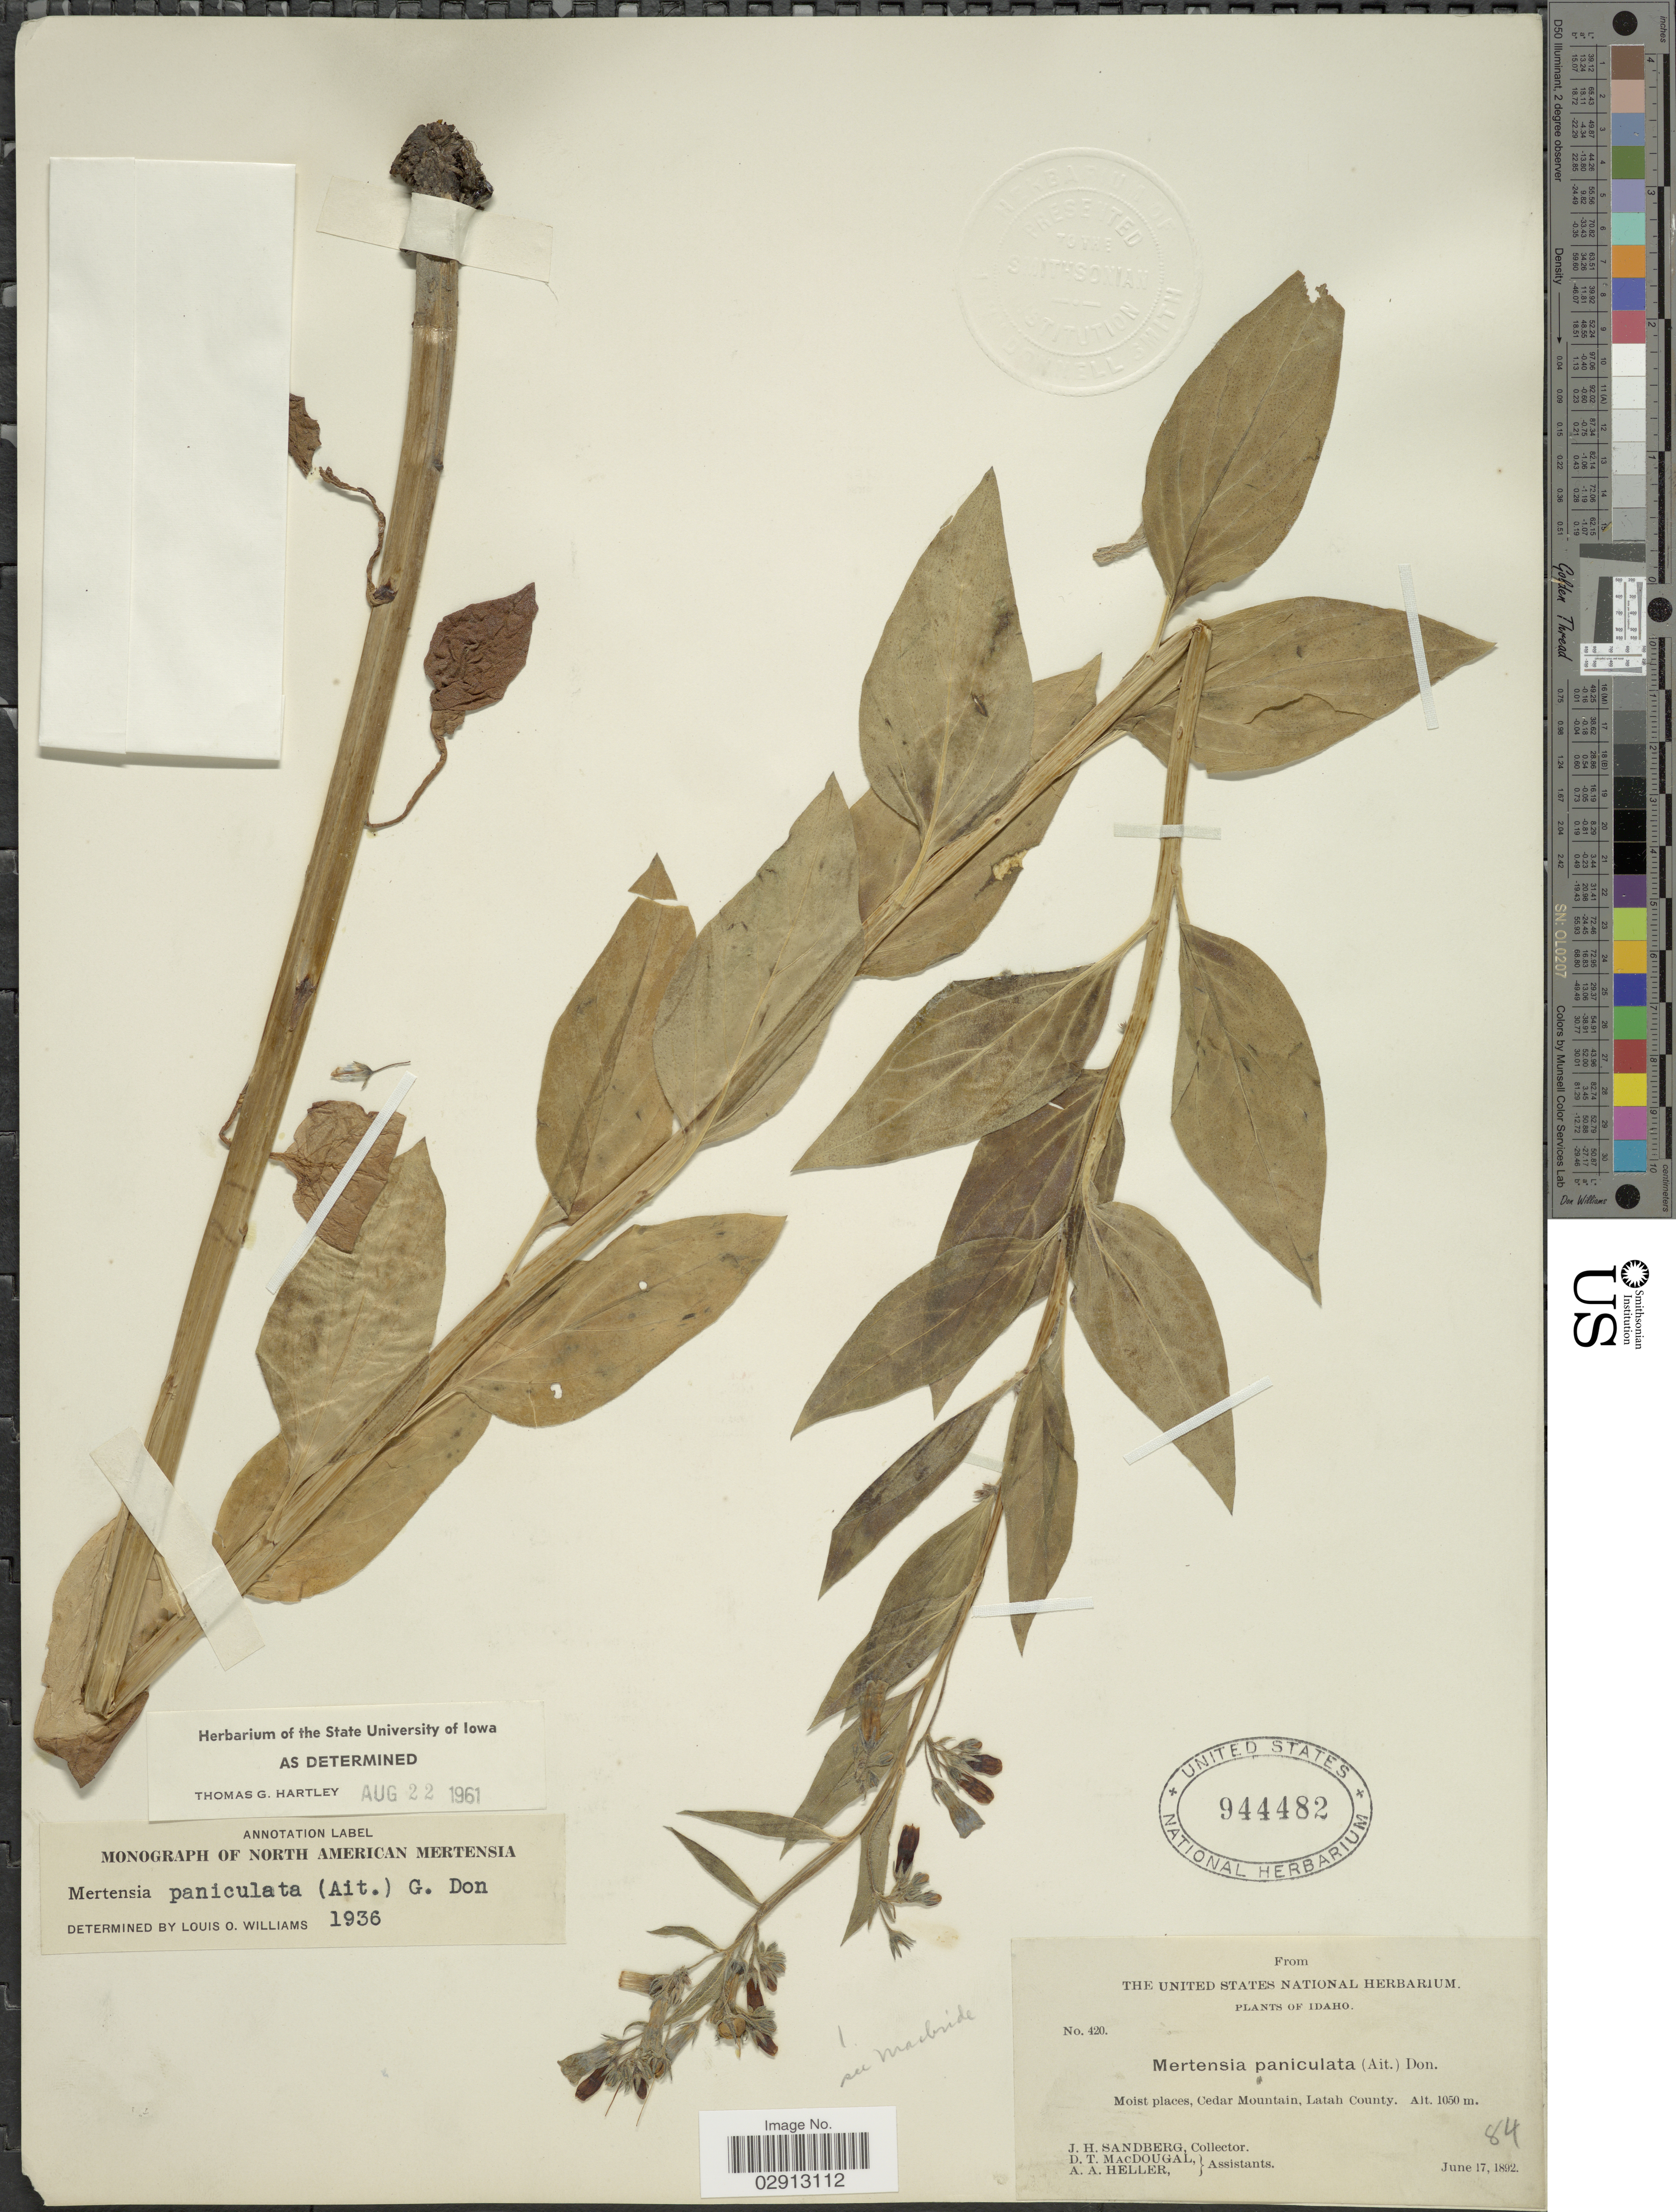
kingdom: Plantae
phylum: Tracheophyta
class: Magnoliopsida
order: Boraginales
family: Boraginaceae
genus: Mertensia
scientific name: Mertensia paniculata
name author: (Aiton) G. Don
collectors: J. H. Sandberg, D. T. MacDougal & A. A. Heller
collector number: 420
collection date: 1892-06-17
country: United States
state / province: Idaho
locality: Moist places, Cedar Mountain, Latah County.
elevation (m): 1050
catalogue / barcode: US 944482